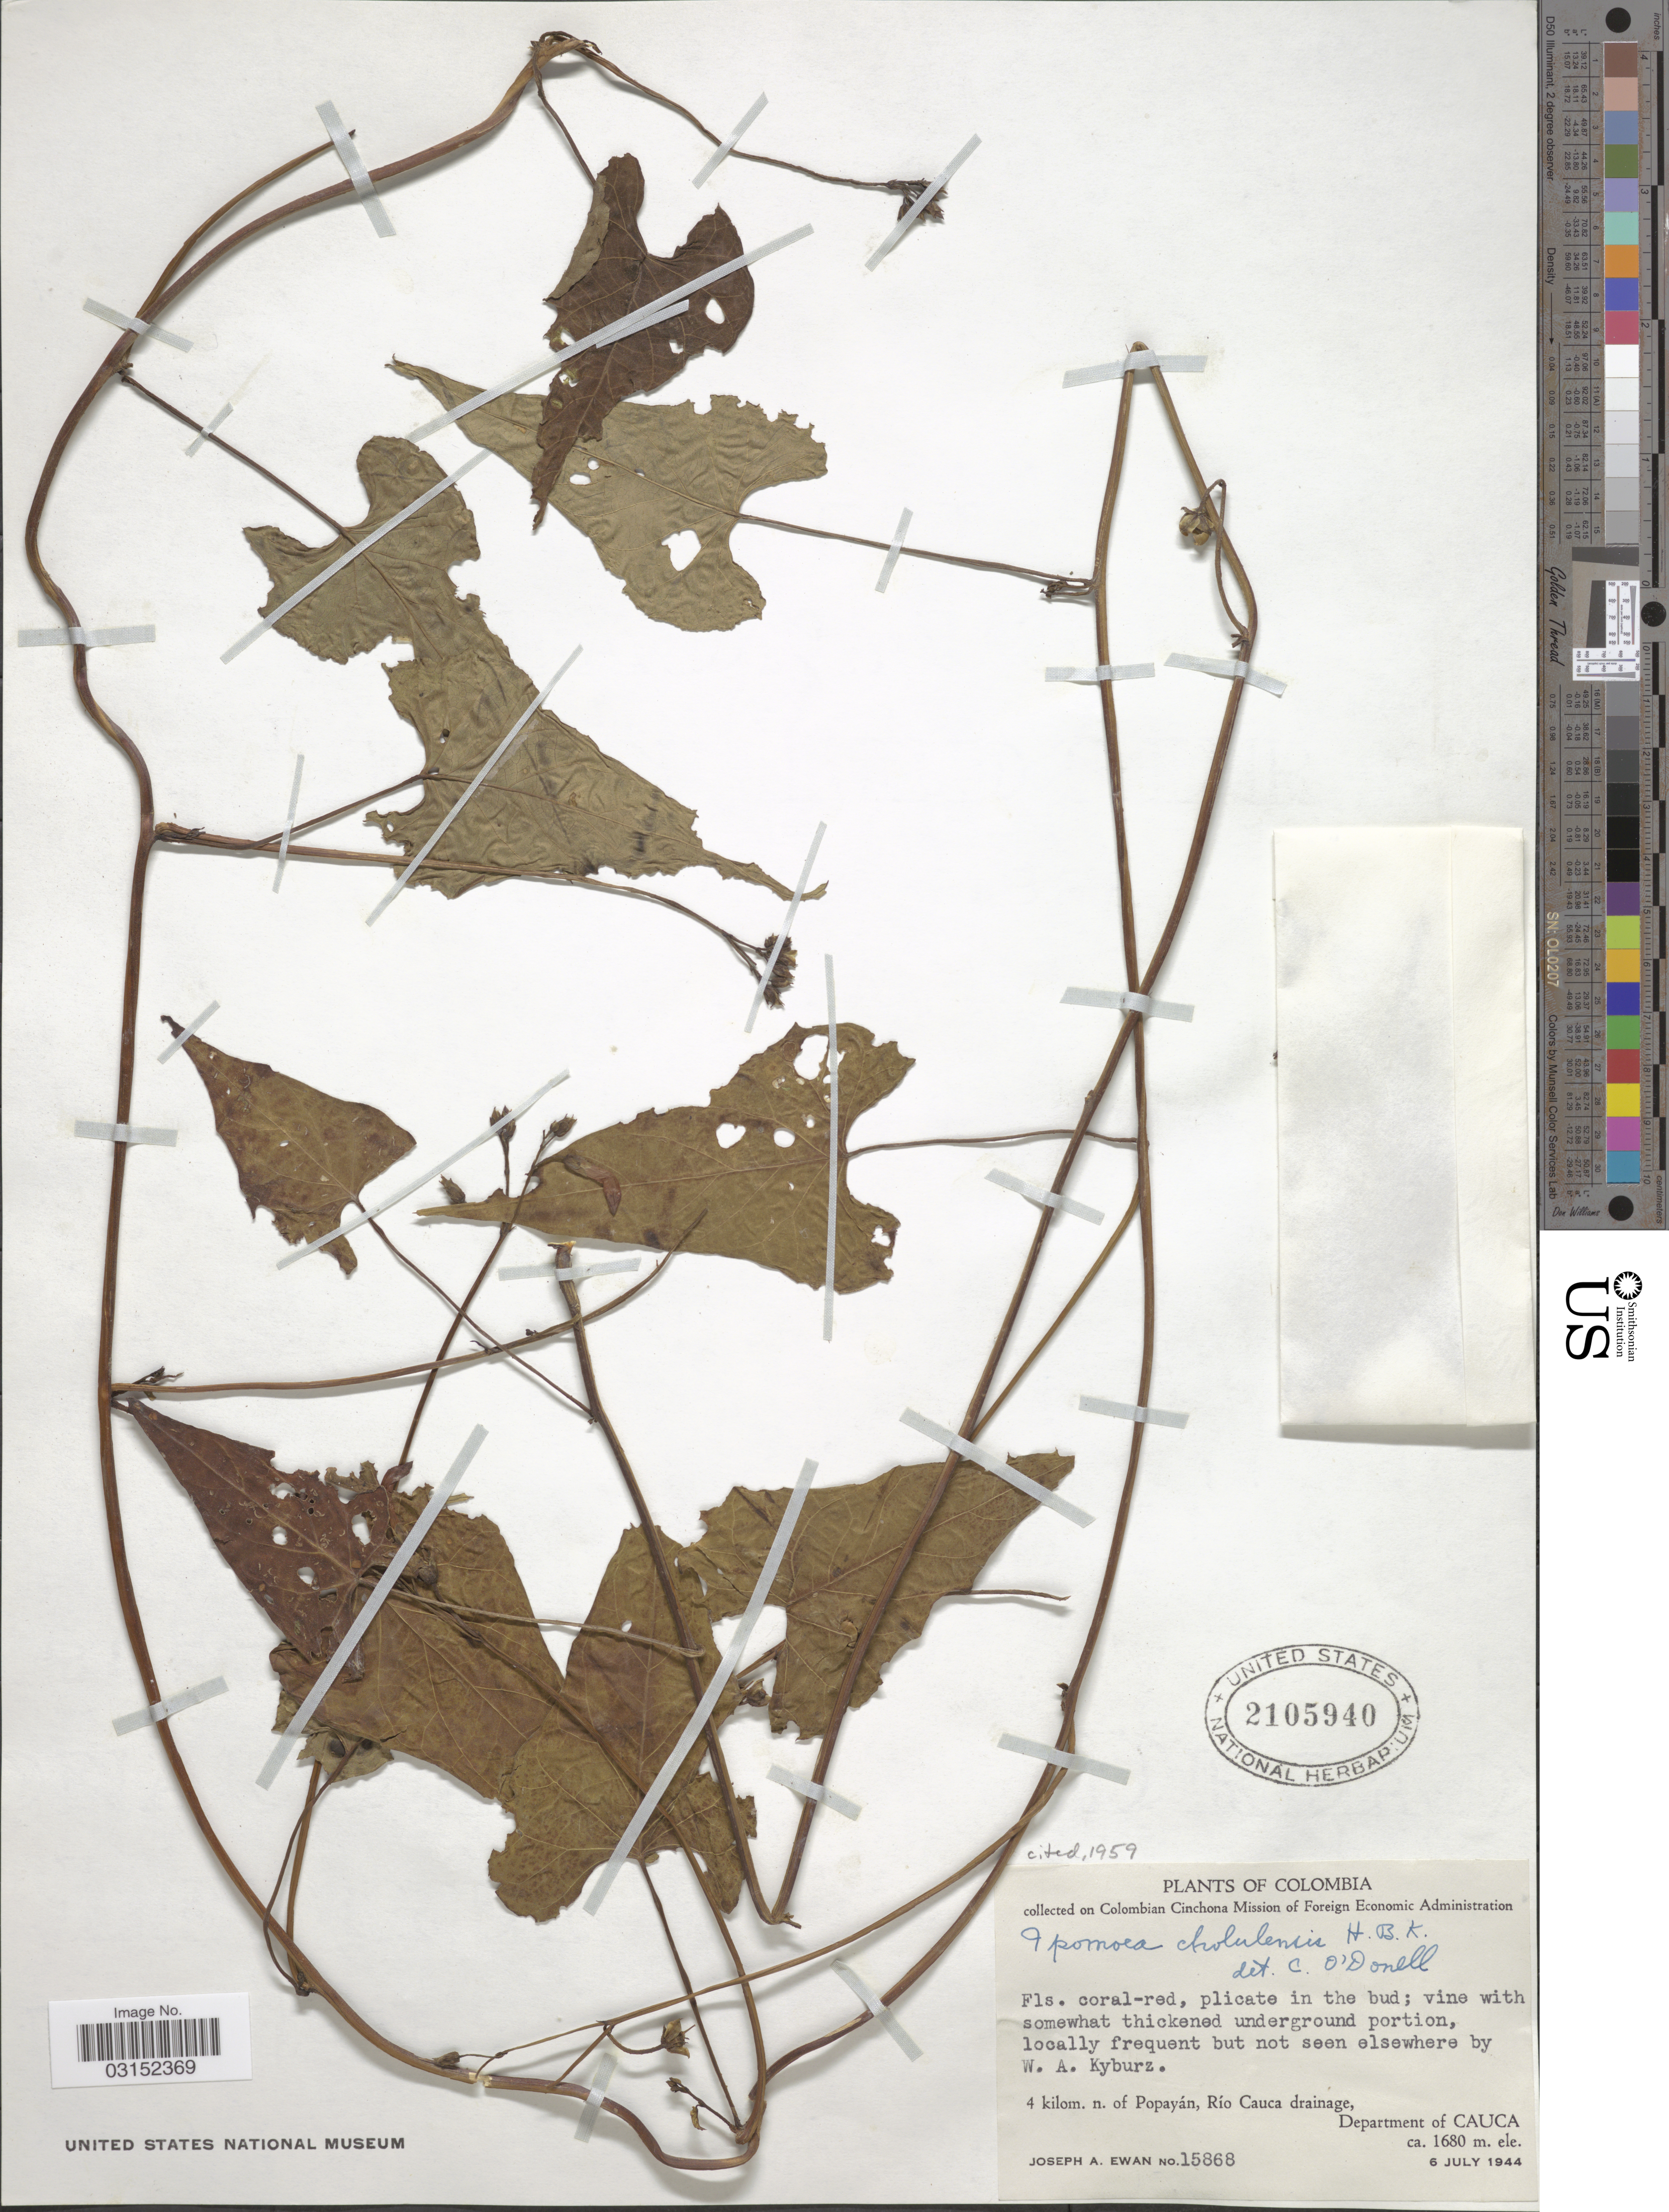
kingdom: Plantae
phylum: Tracheophyta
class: Magnoliopsida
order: Solanales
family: Convolvulaceae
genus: Ipomoea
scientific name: Ipomoea cholulensis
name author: Kunth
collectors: J. A. Ewan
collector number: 15868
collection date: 1944-07-06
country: Colombia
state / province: Cauca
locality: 4 kilom. n. of Popayán, Río Cauca drainage, Department of Cauca.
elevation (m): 1680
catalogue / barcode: US 2105940